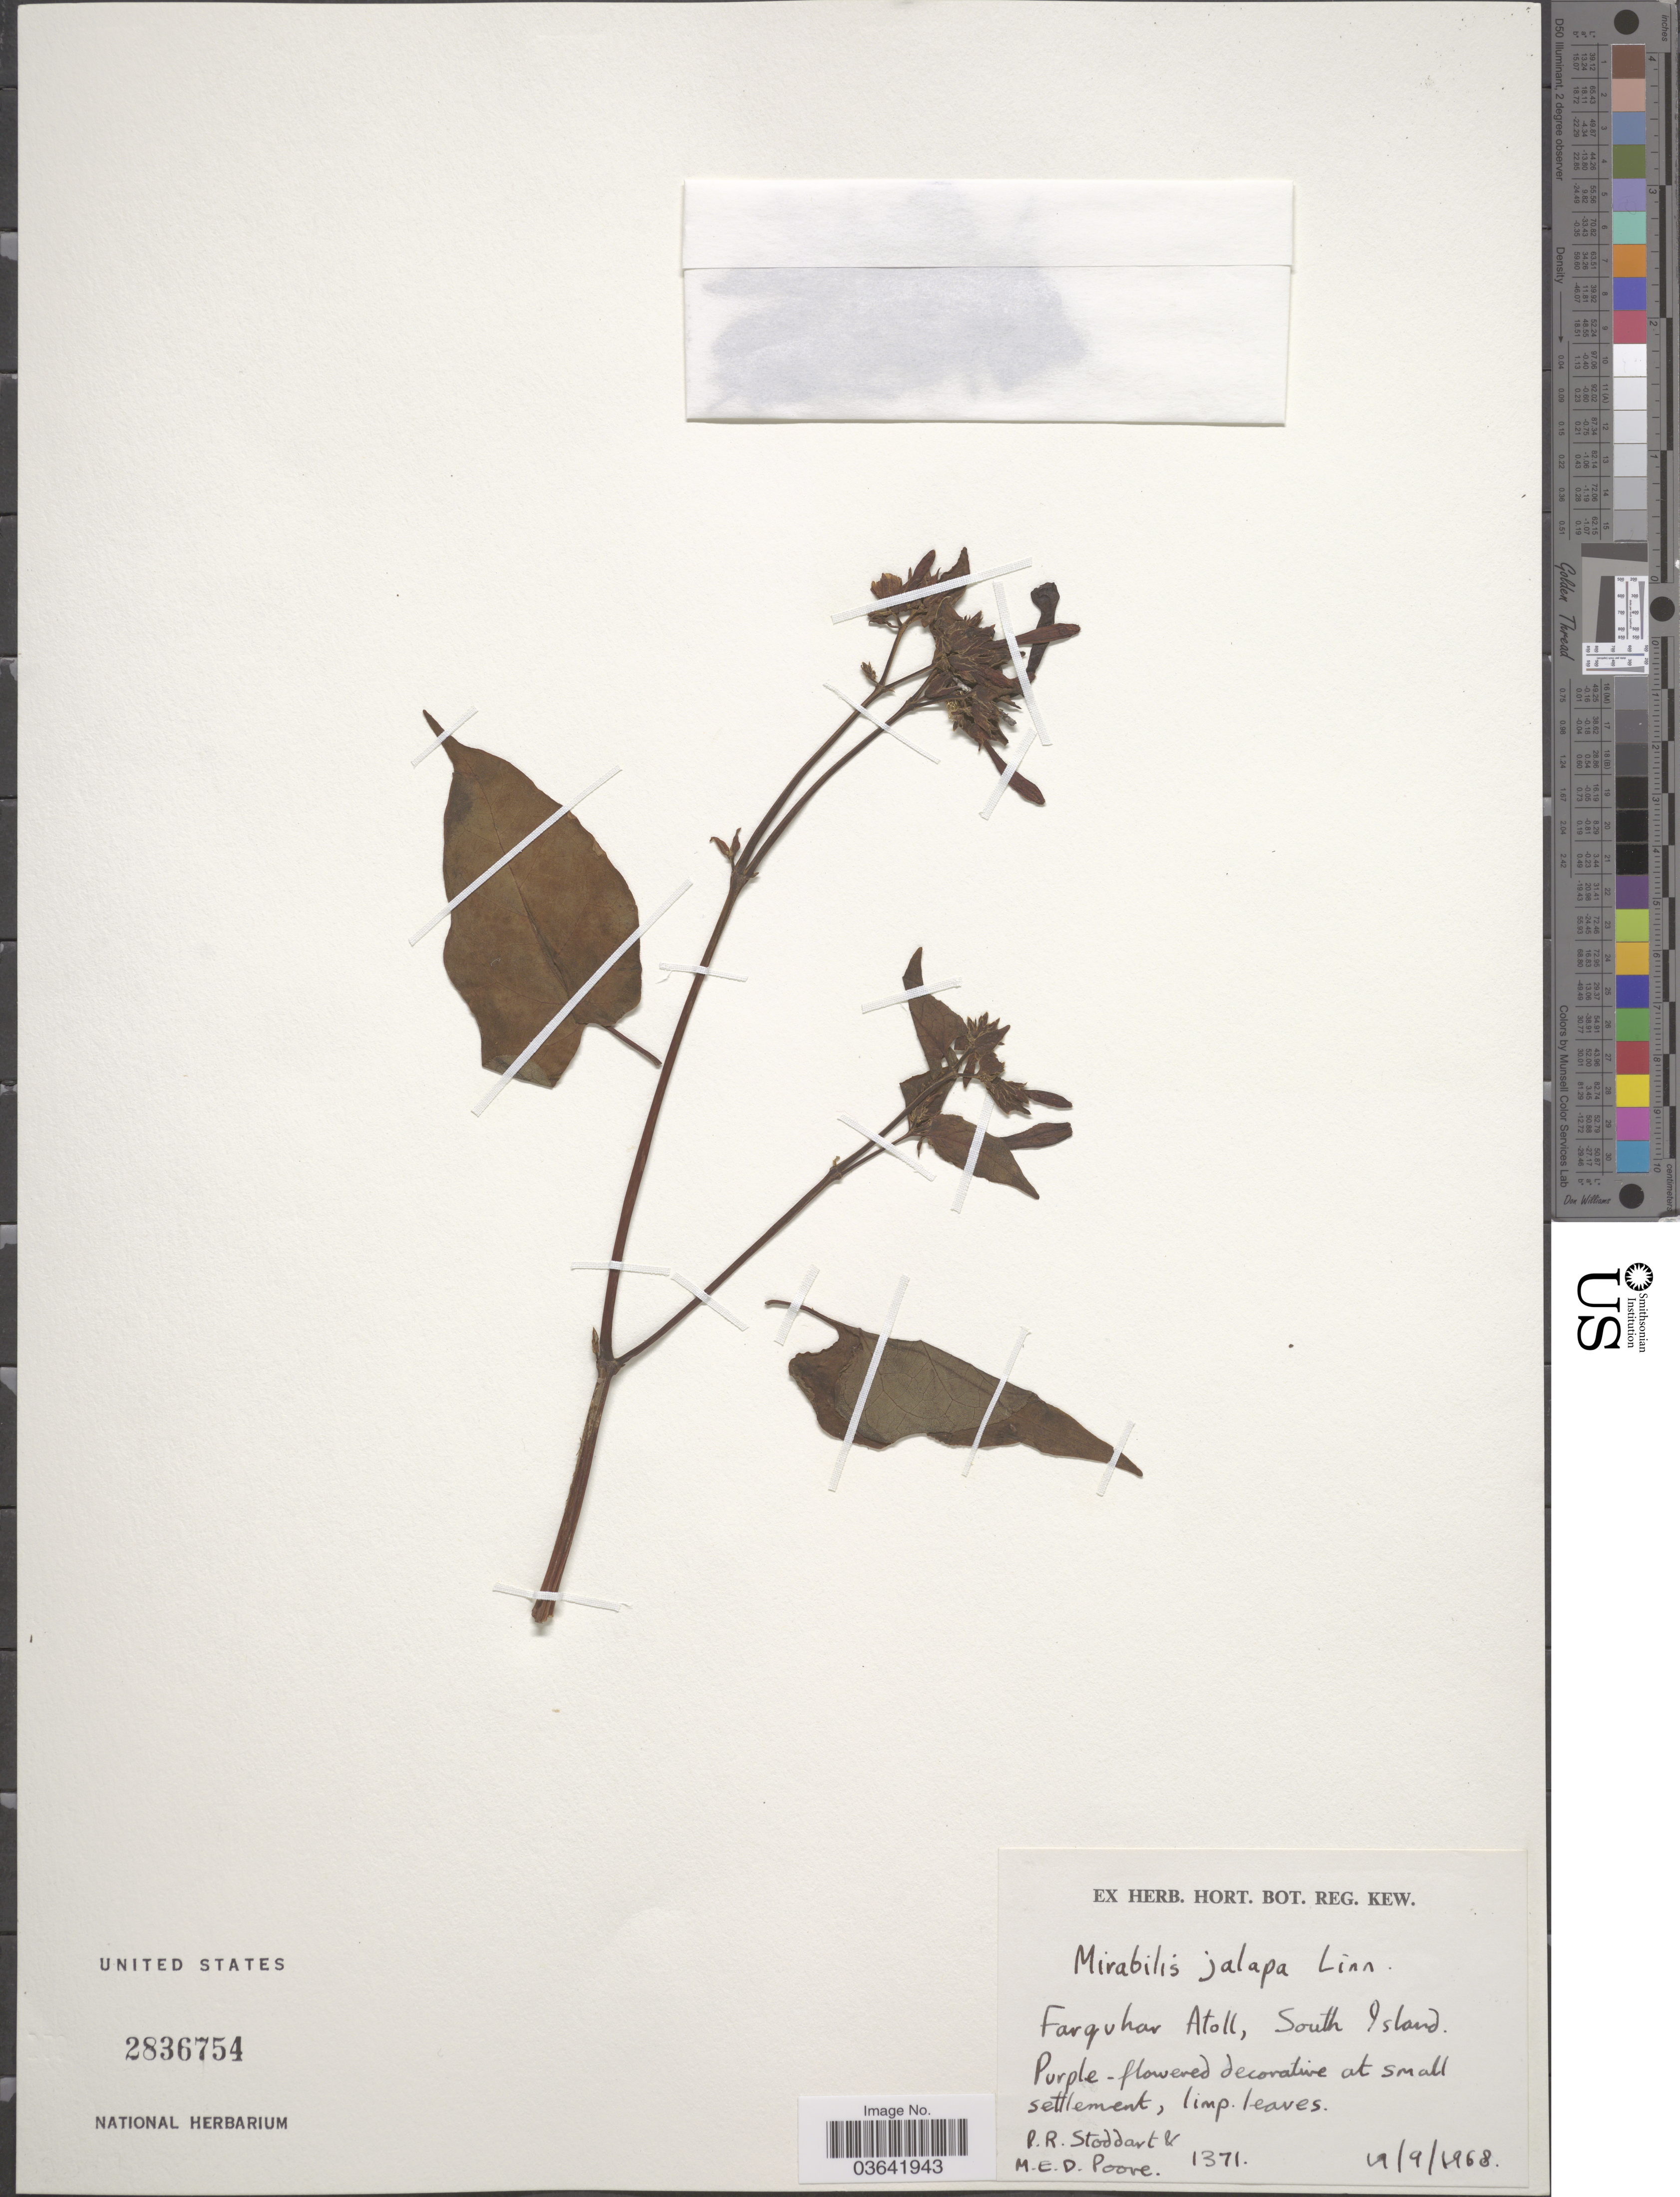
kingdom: Plantae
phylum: Tracheophyta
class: Magnoliopsida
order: Caryophyllales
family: Nyctaginaceae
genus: Mirabilis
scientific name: Mirabilis jalapa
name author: L.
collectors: D. R. Stoddart & M. E. D. Poore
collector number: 1371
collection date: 1968-09-19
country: Seychelles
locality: Farquhar Atoll, South Island.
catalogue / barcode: US 2836754